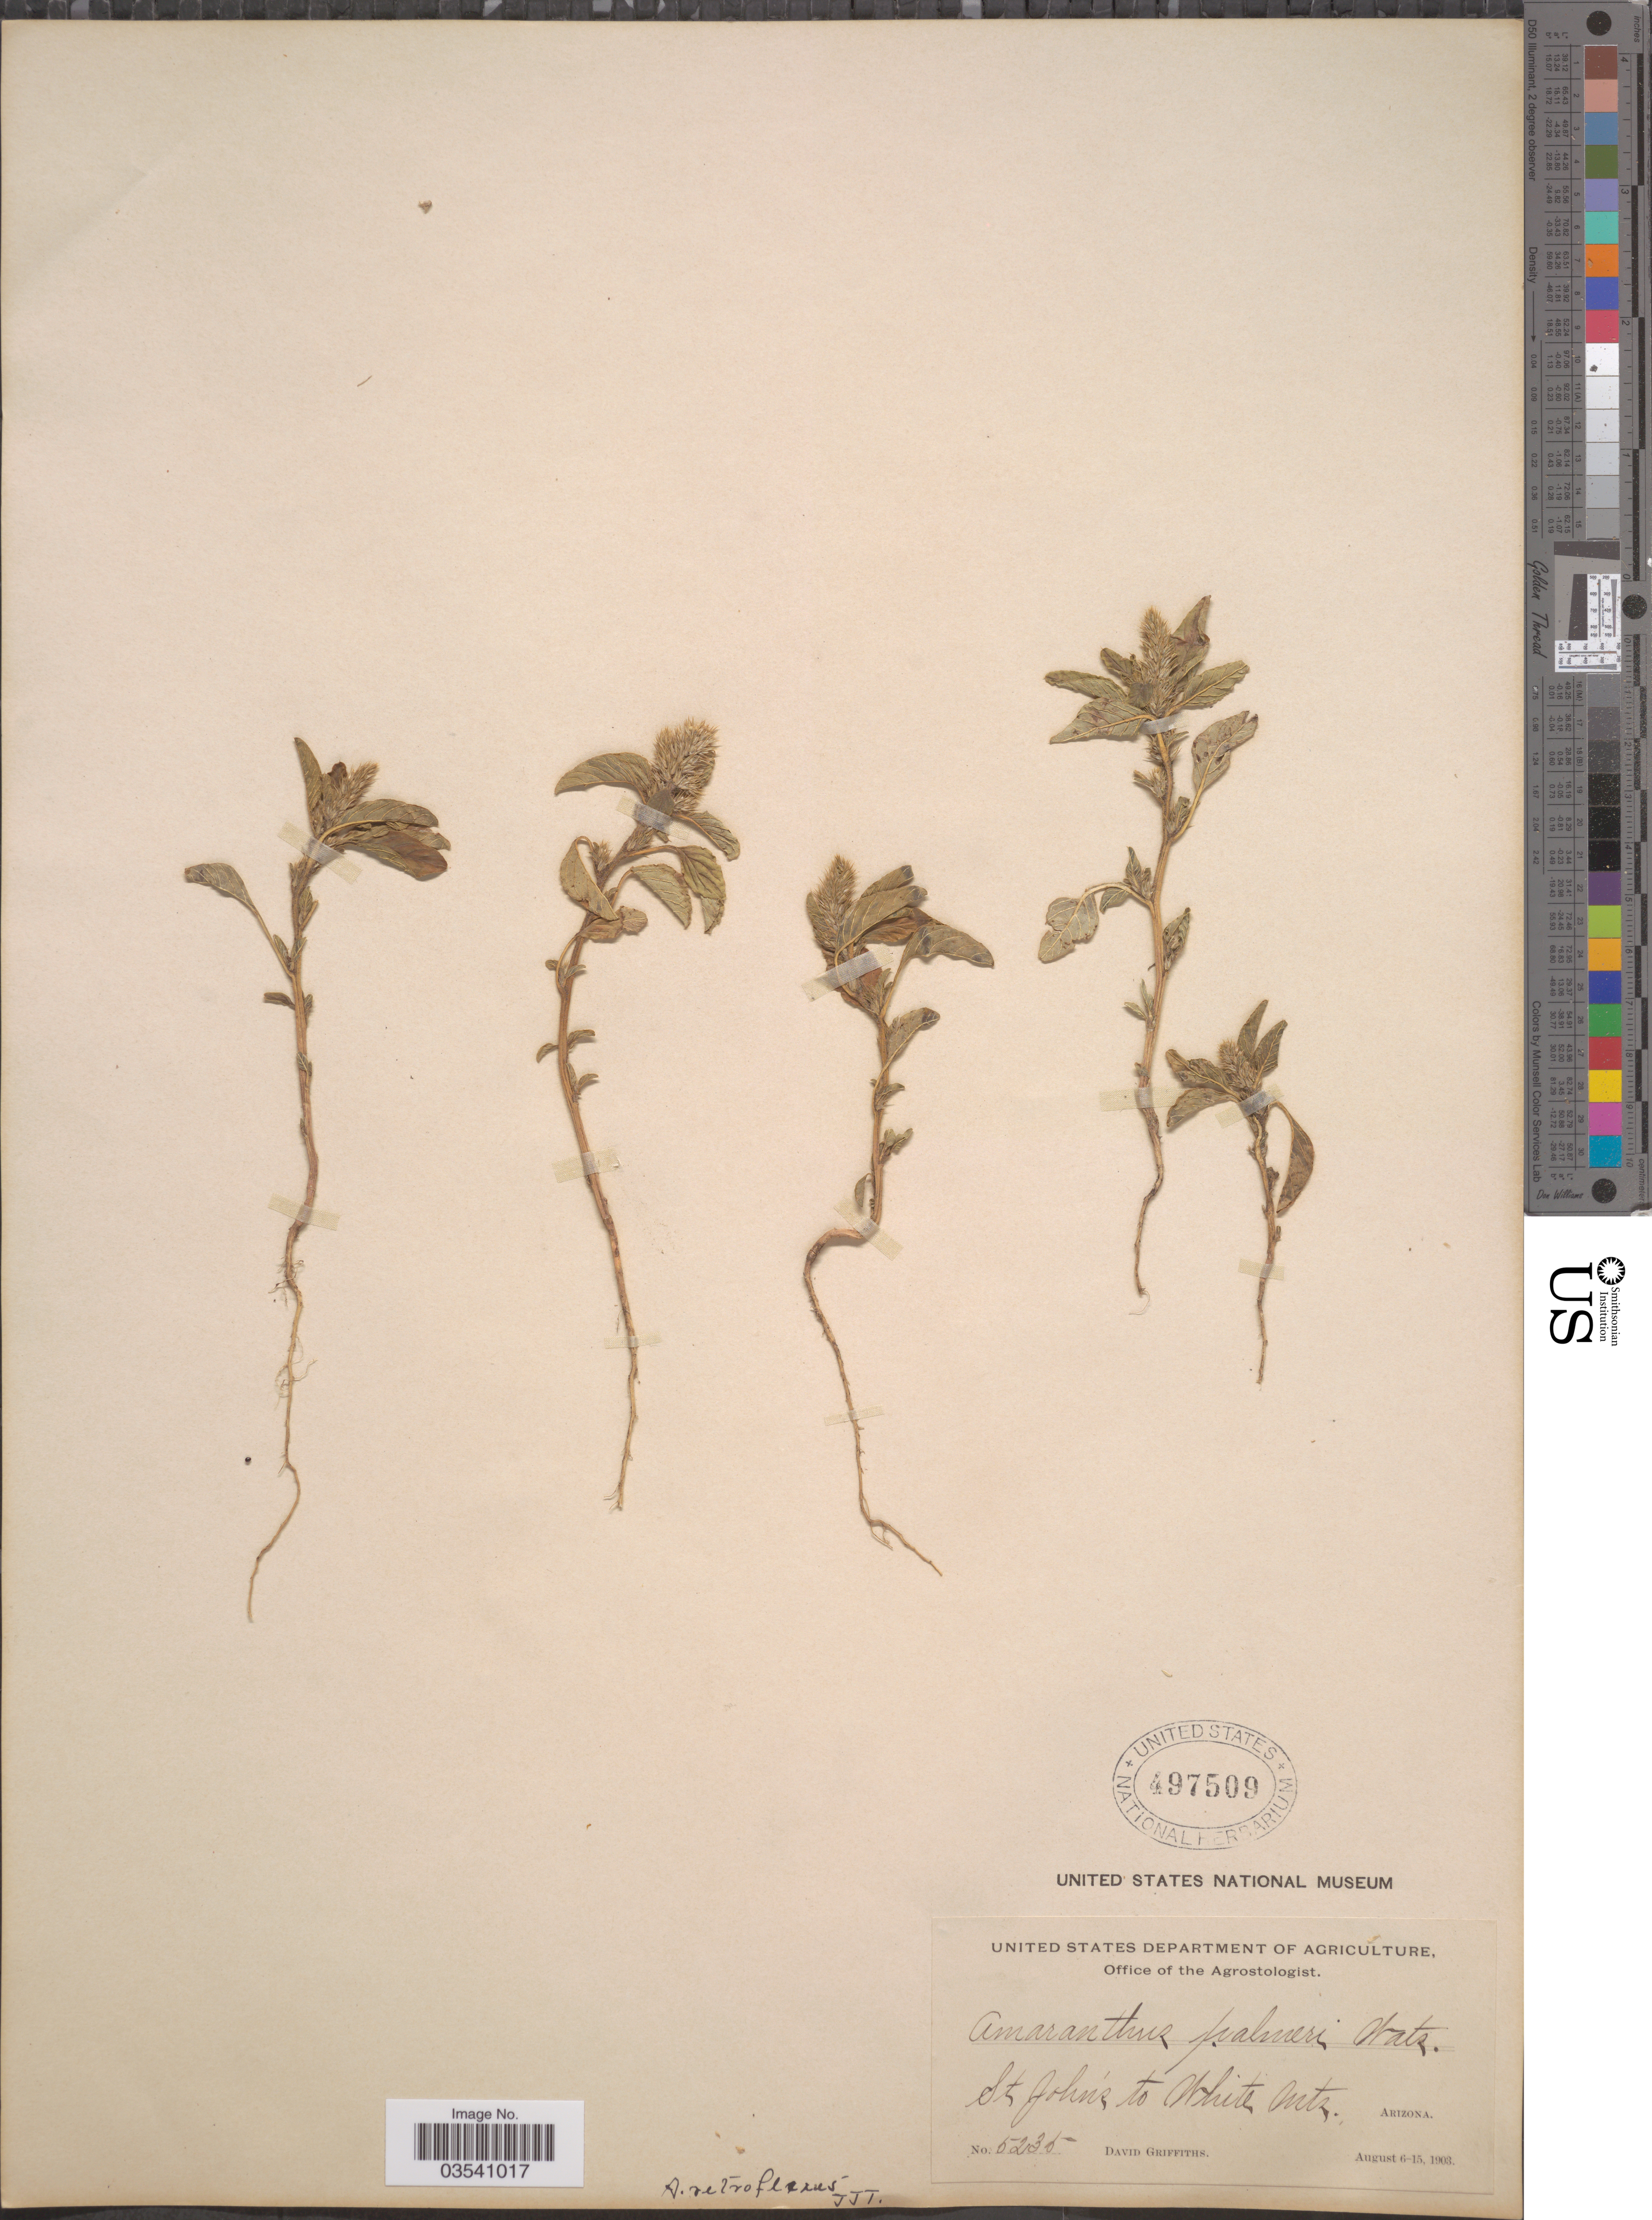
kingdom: Plantae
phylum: Tracheophyta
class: Magnoliopsida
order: Caryophyllales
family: Amaranthaceae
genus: Amaranthus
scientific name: Amaranthus retroflexus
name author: L.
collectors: D. Griffiths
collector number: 5235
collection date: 1903-08-06/1903-08-15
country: United States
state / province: Arizona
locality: St. John's to White Mts.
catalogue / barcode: US 497509